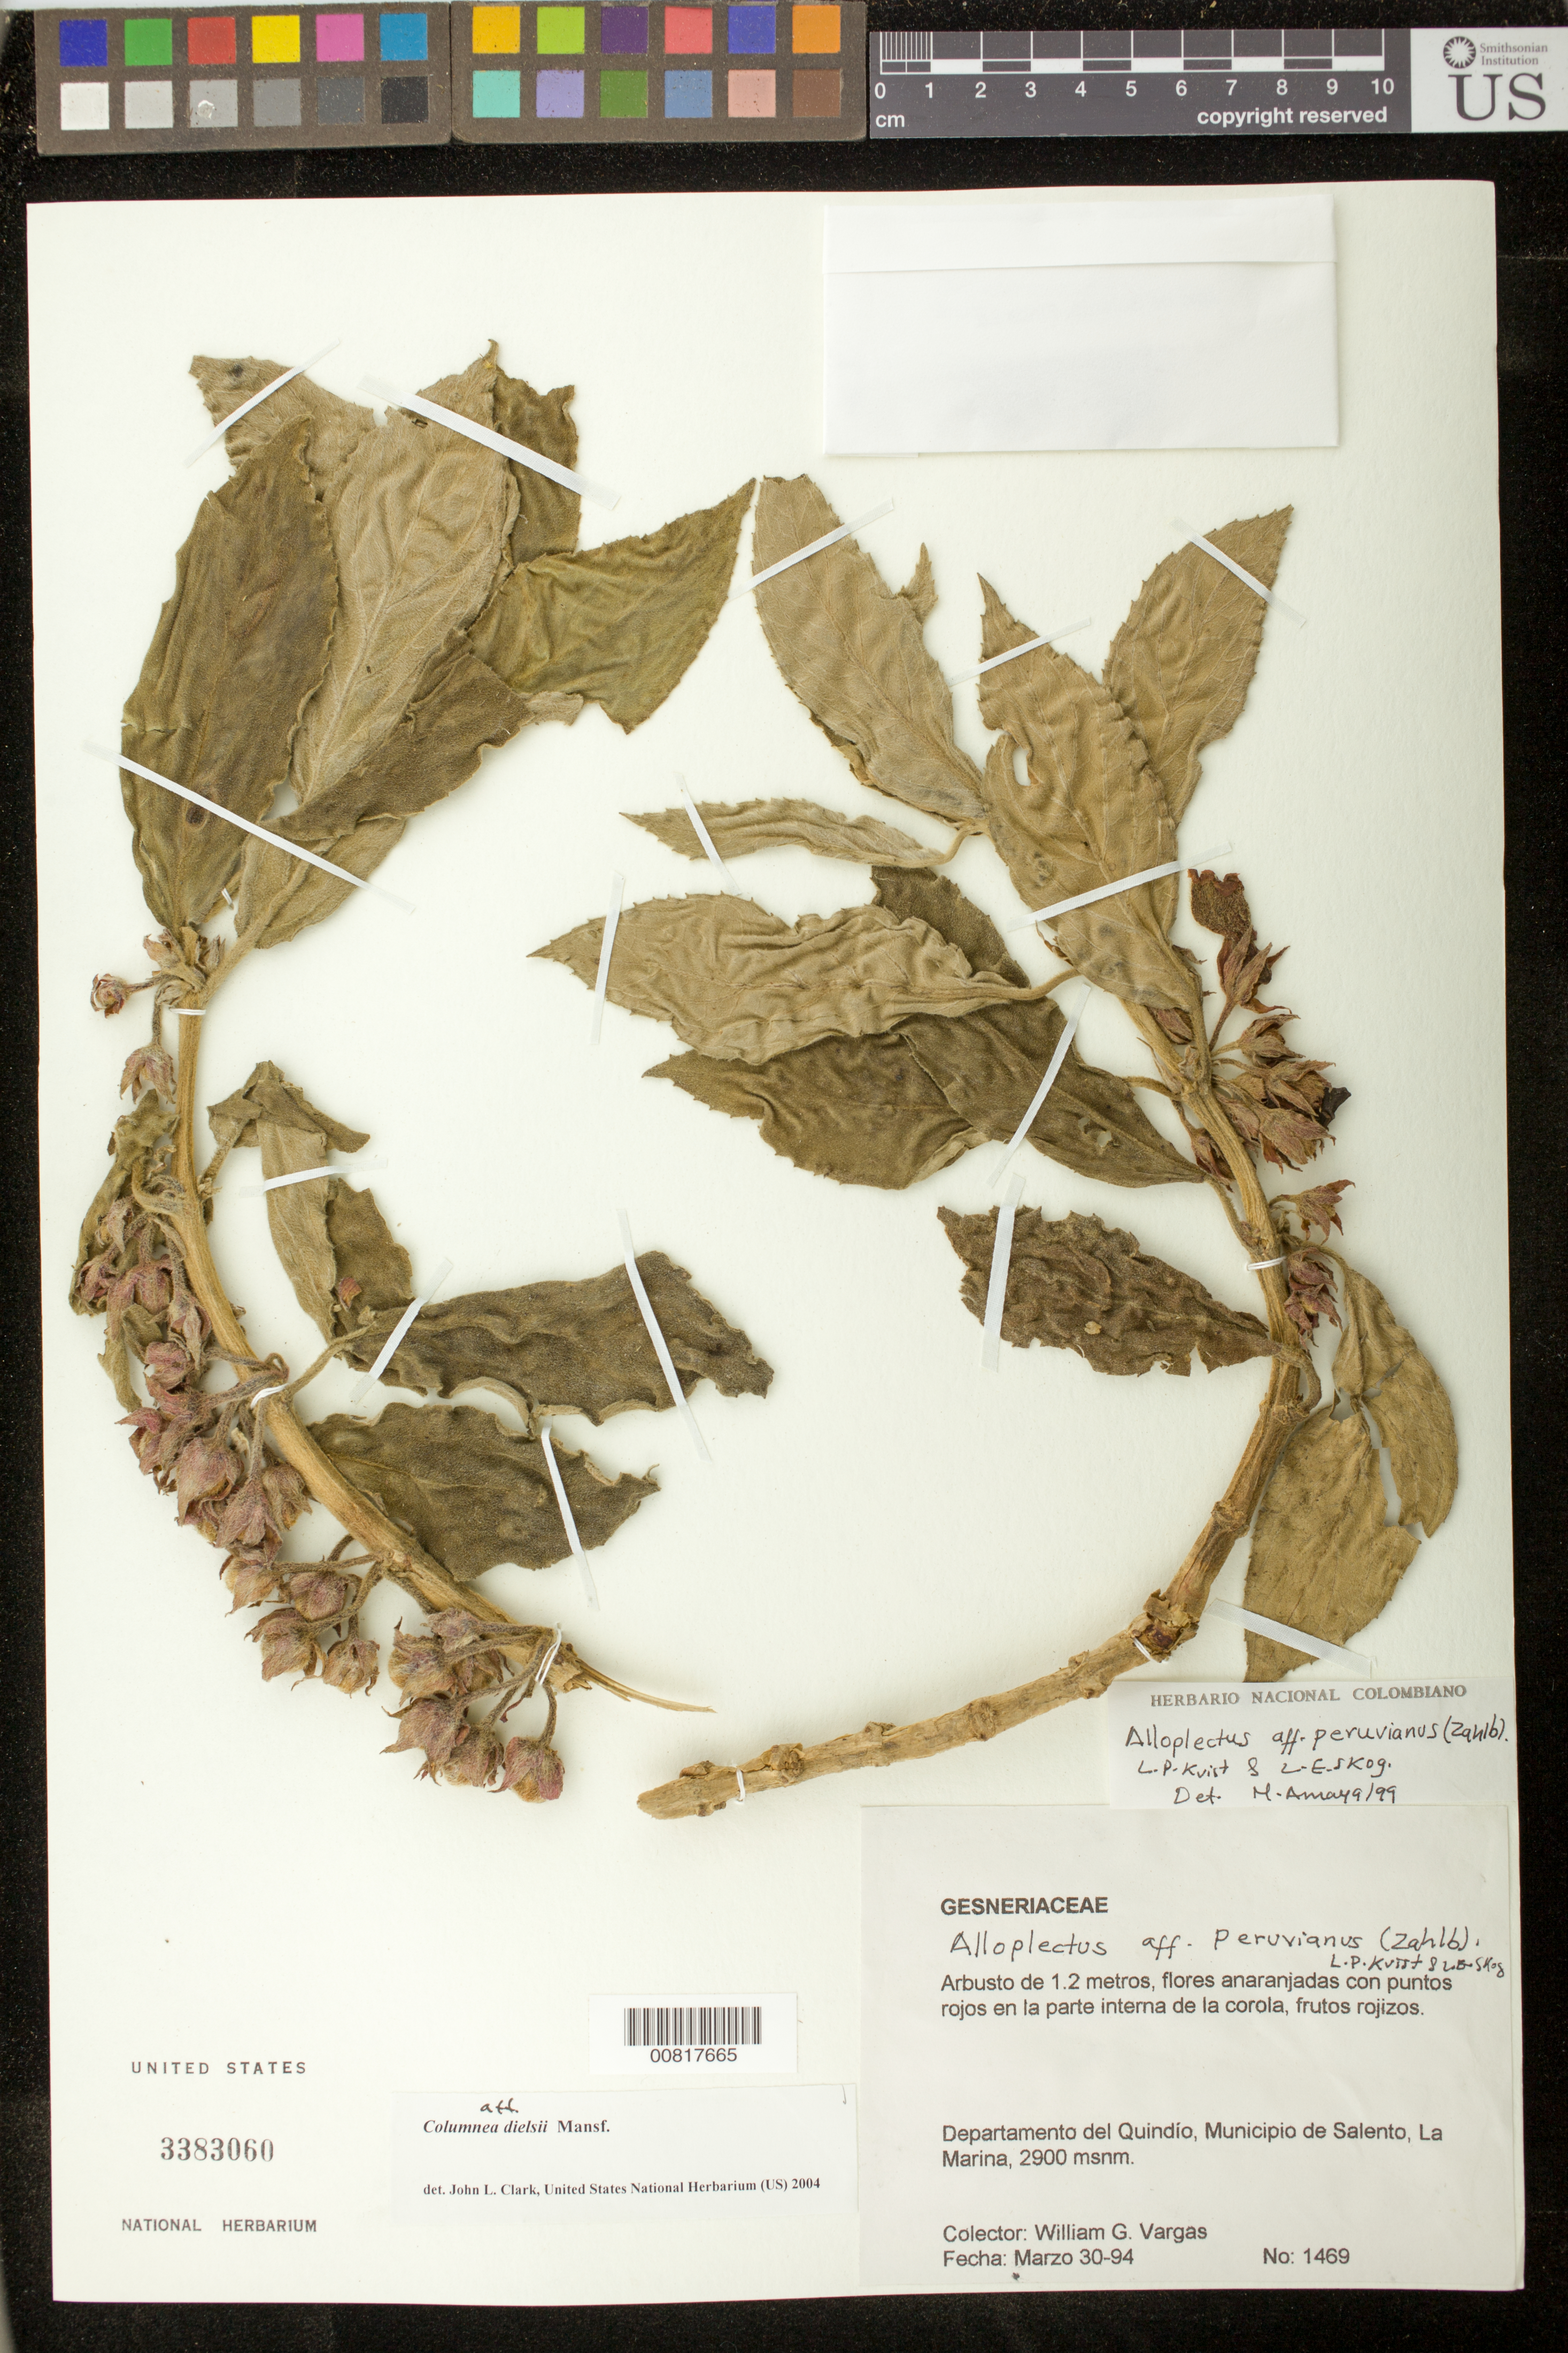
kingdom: Plantae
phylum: Tracheophyta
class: Magnoliopsida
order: Lamiales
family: Gesneriaceae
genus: Columnea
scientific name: Columnea dielsii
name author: Mansf.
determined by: Clark, J. L., (SEL), The Marie Selby Botanical Garden (UNITED STATES)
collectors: W. Vargas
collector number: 1469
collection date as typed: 30 Mar 1994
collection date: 1994-03-30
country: Colombia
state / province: Quindío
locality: Mpio. de Salento, Finca La Marina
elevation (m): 1890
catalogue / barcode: US 3383060